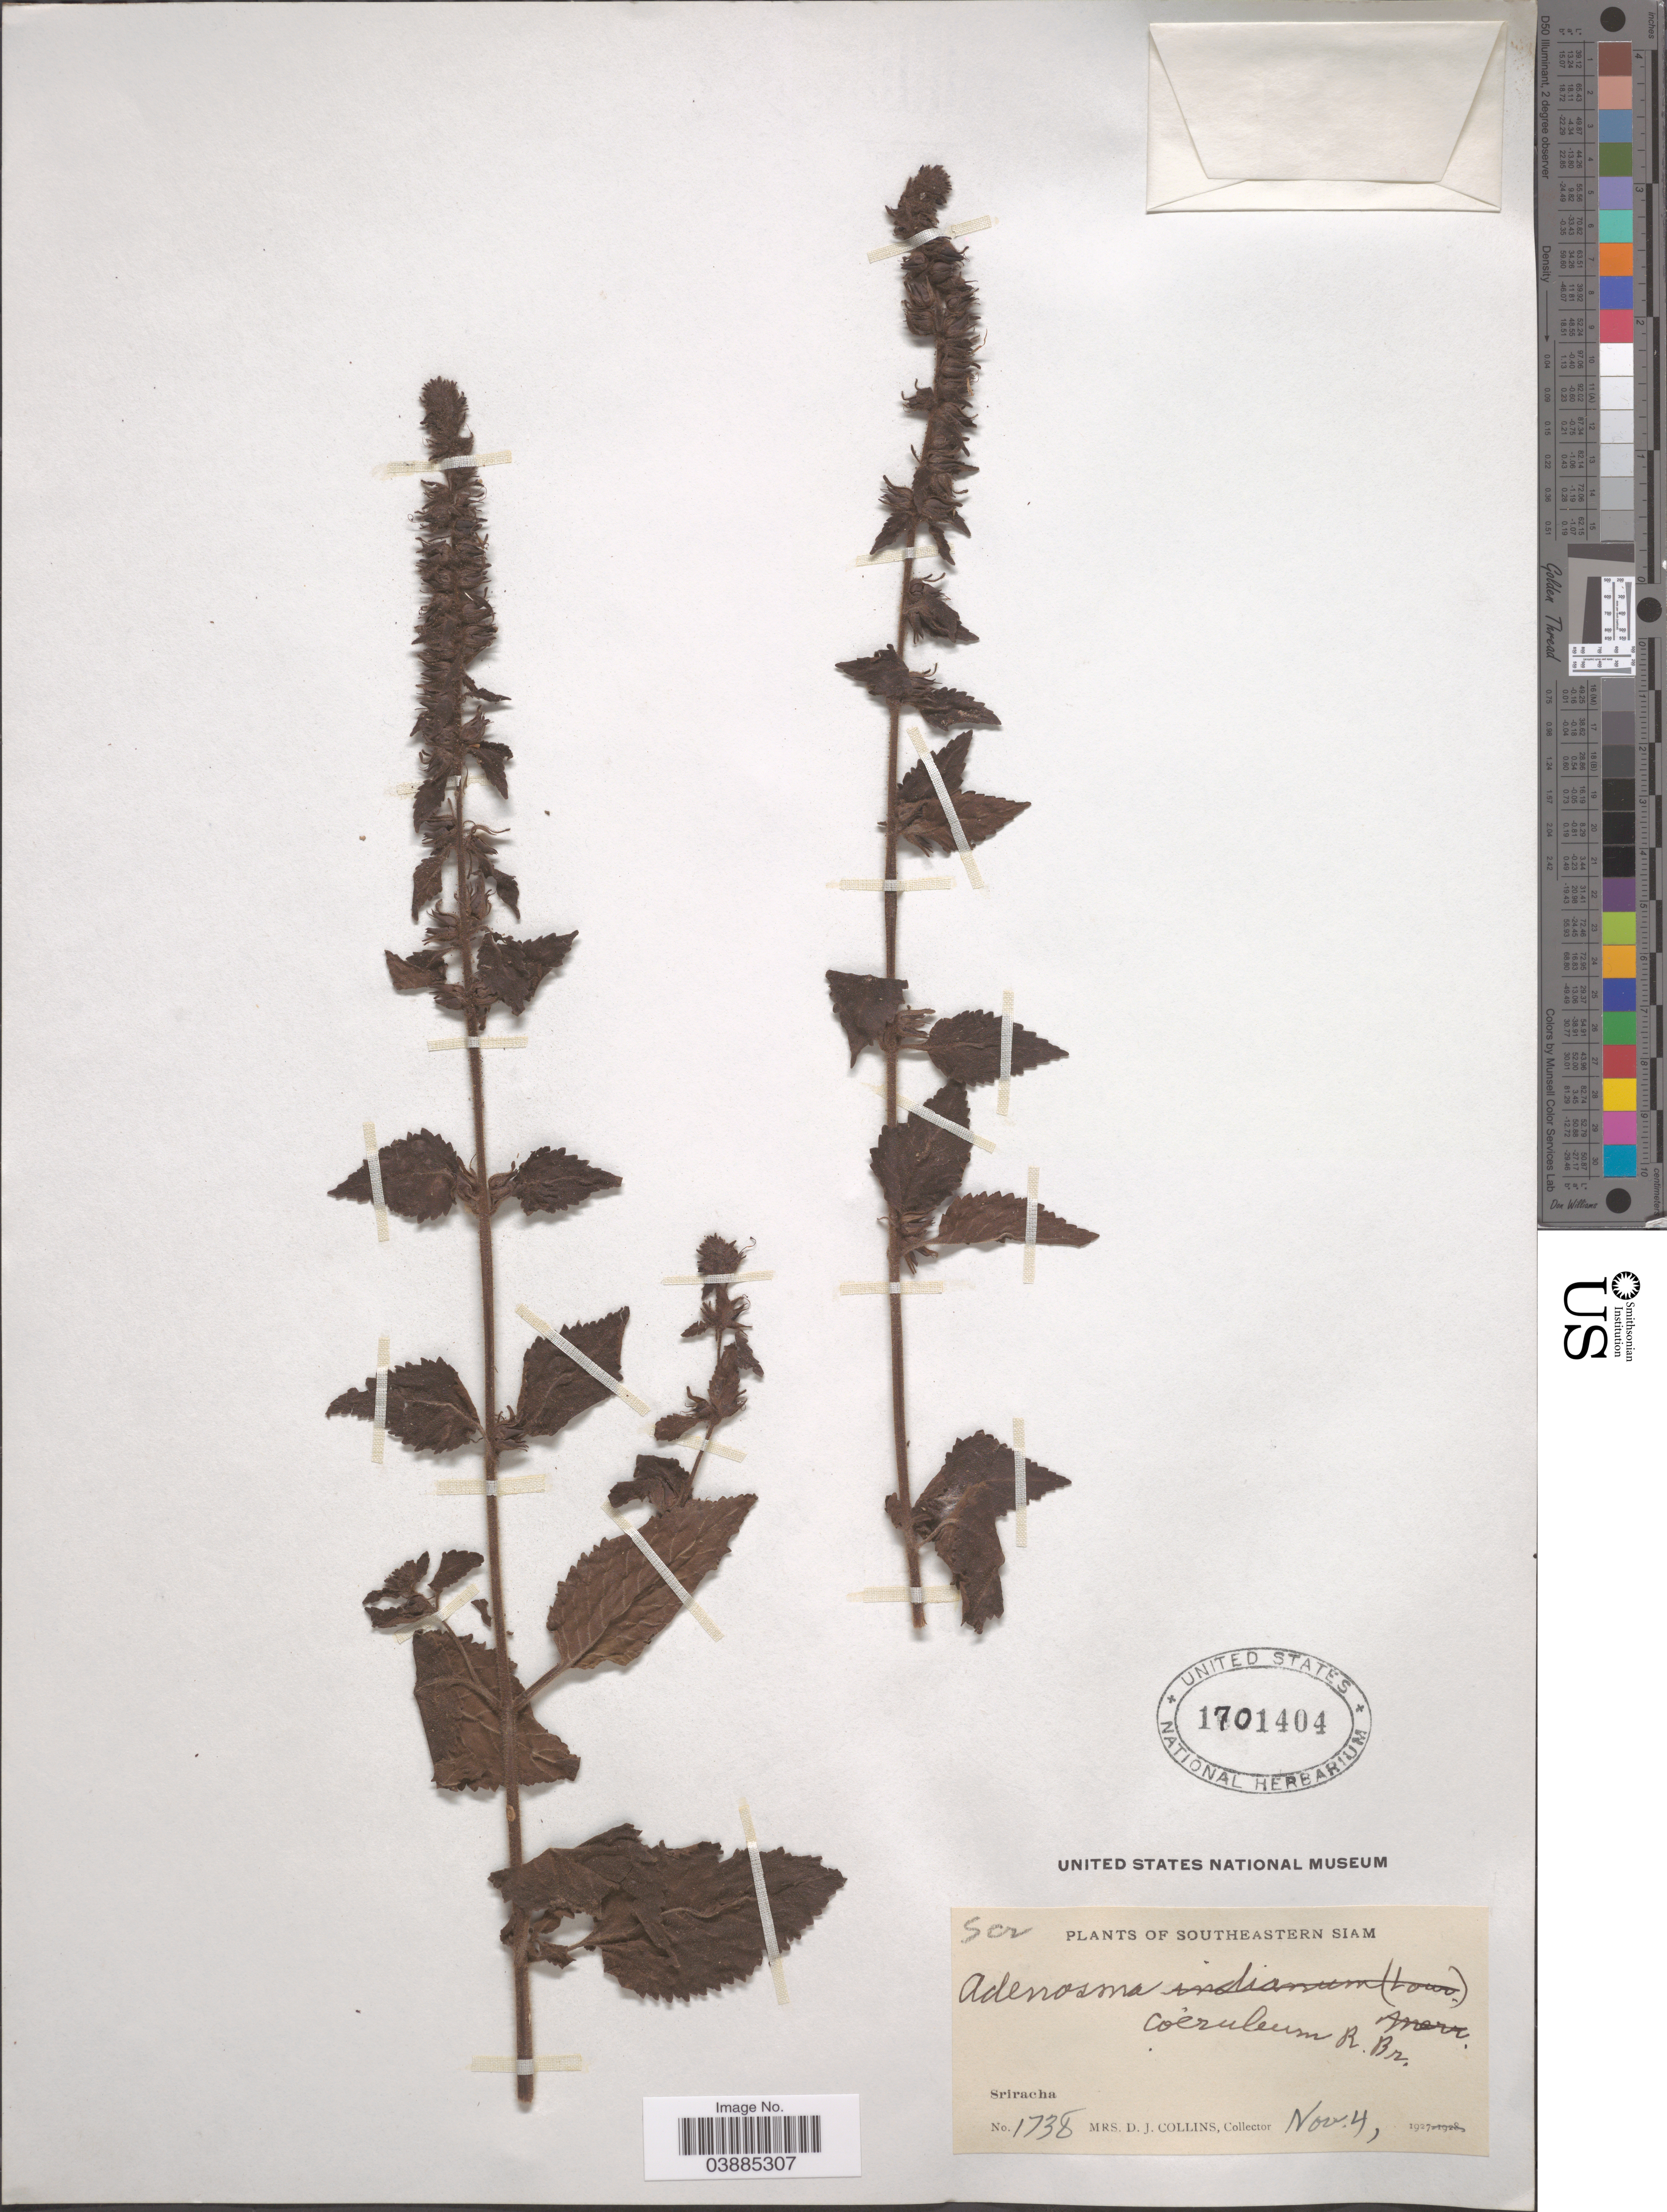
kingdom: Plantae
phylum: Tracheophyta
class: Magnoliopsida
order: Lamiales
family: Plantaginaceae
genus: Adenosma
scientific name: Adenosma caeruleum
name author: R. Br.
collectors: Mrs. D. J. Collins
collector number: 1738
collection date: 1927-11-04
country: Thailand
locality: Southeastern Siam. Sriracha.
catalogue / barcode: US 1701404